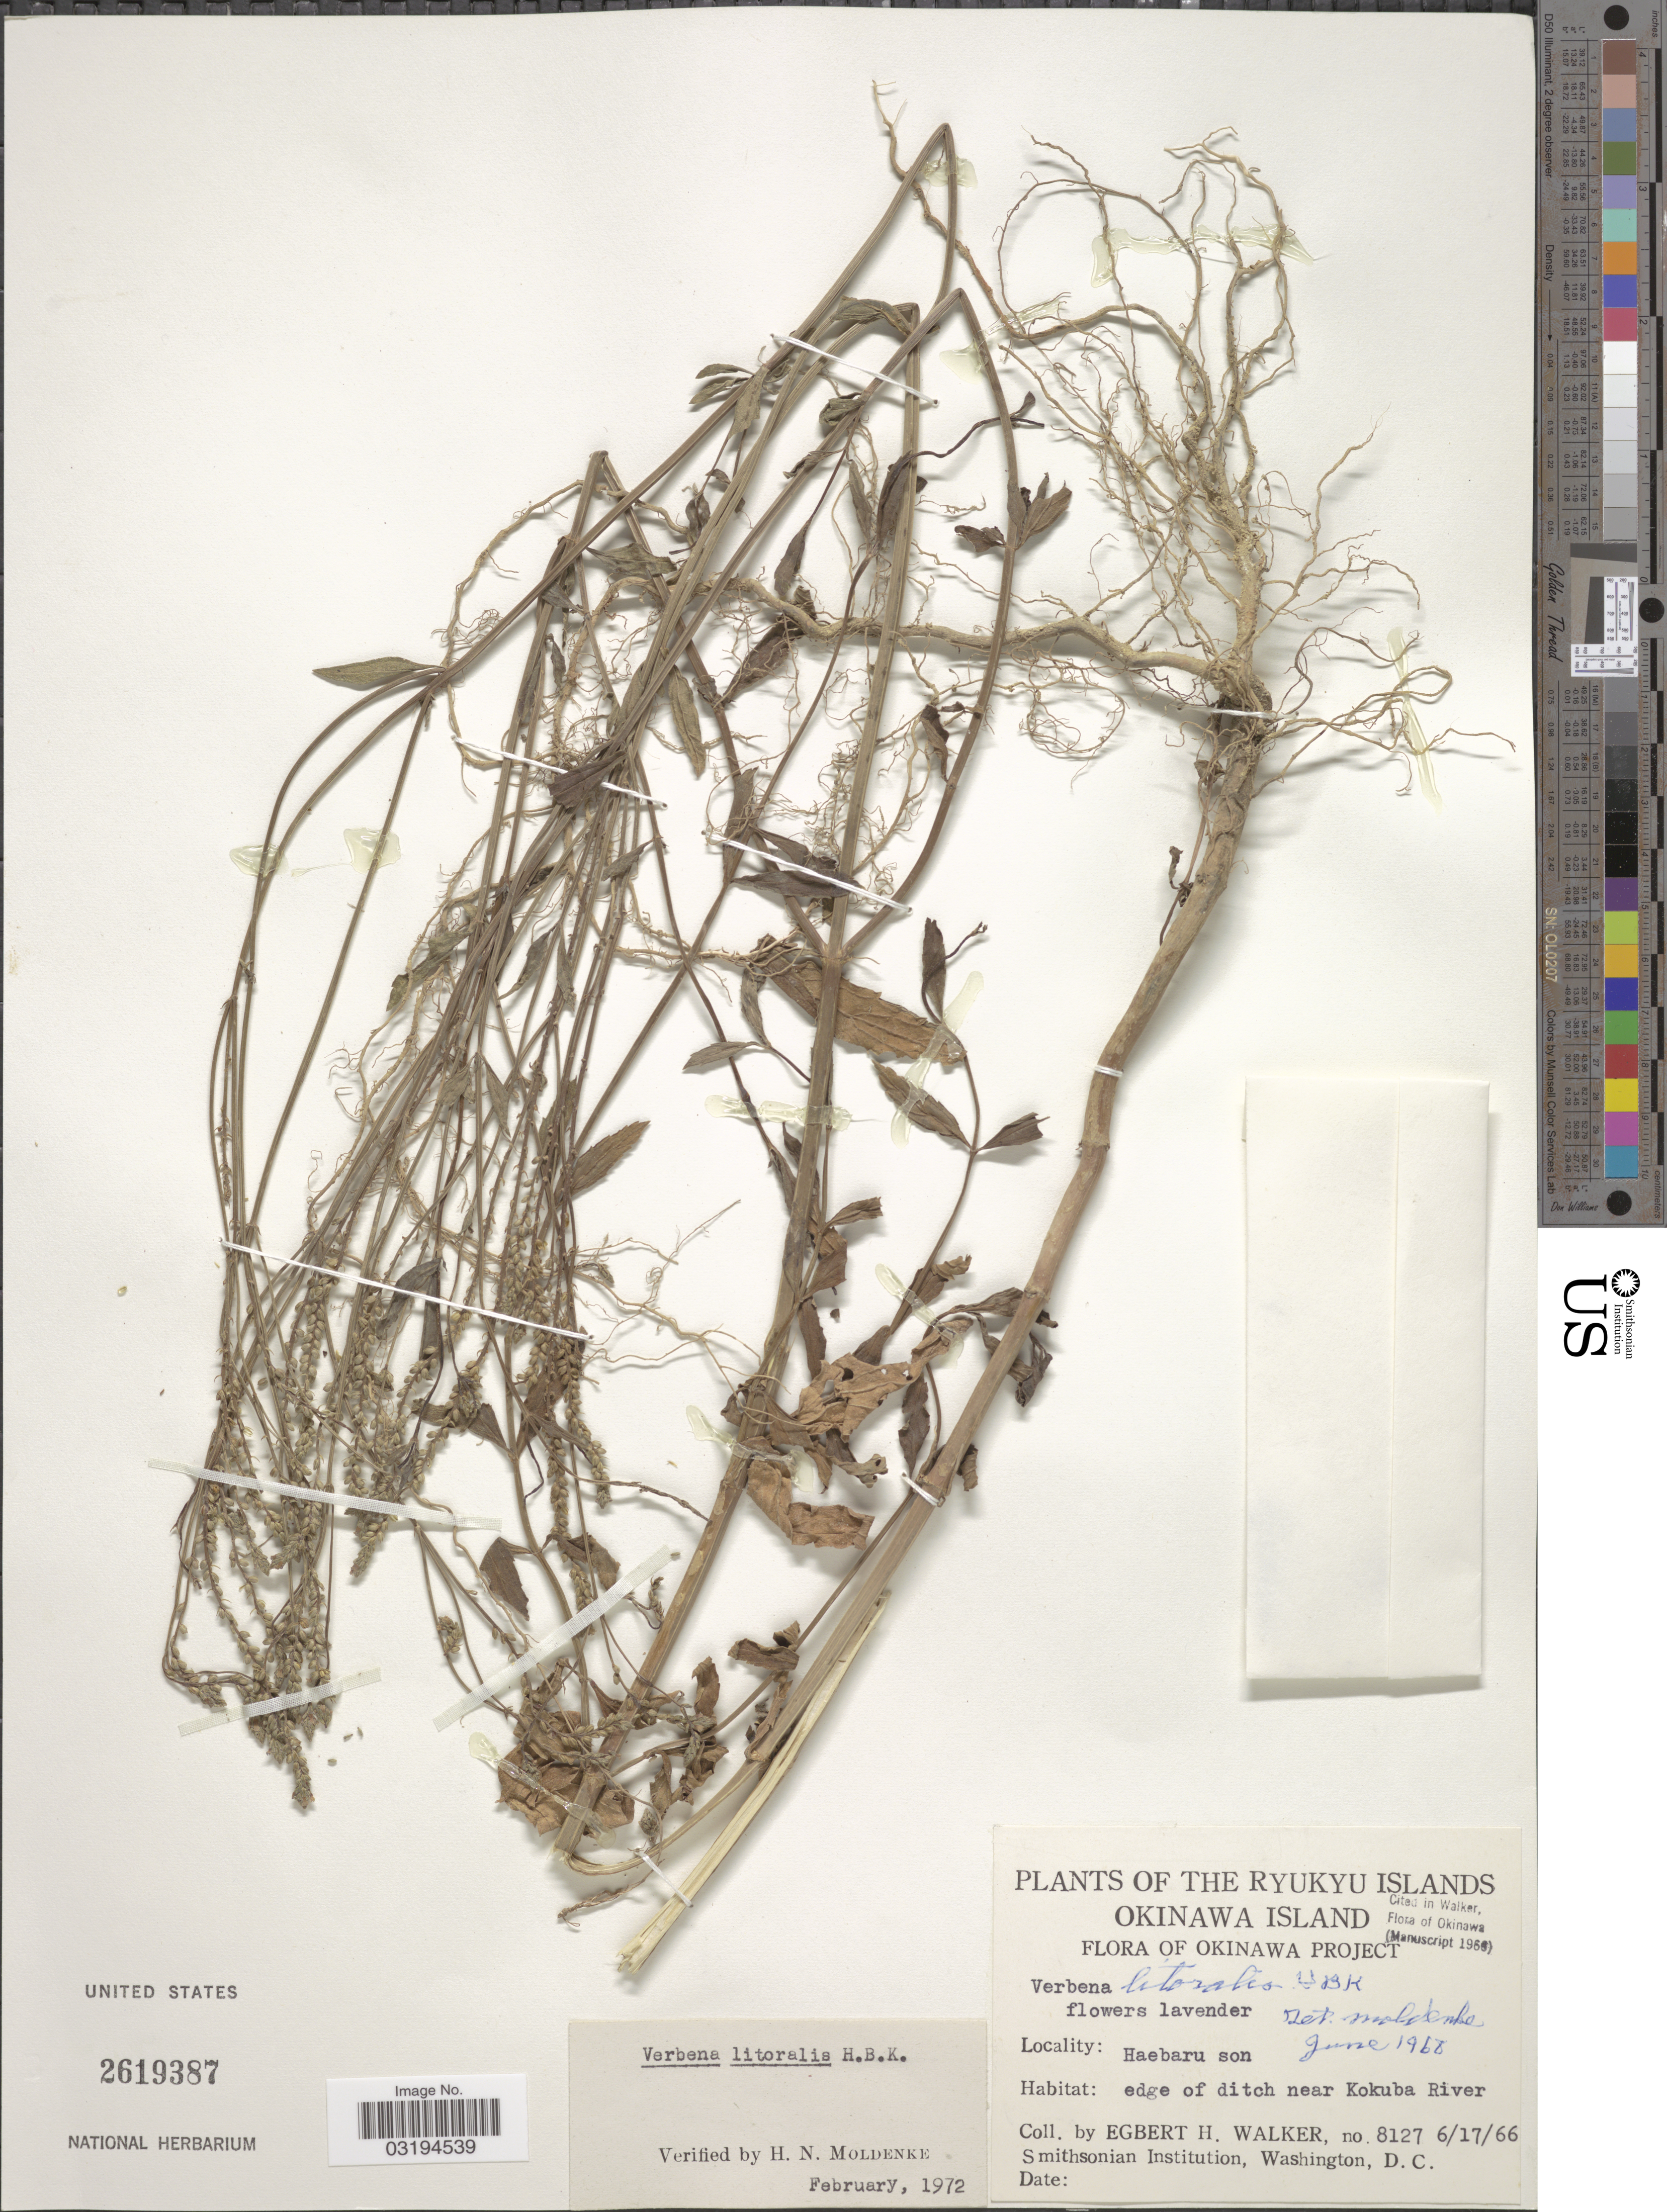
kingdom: Plantae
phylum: Tracheophyta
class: Magnoliopsida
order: Lamiales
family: Verbenaceae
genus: Verbena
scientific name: Verbena litoralis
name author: Kunth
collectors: E. H. Walker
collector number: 8127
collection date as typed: Transcribed d/m/y: 17/6/66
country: Japan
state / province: Okinawa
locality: The Ryukyu Islands. Okinawa Island. Okinawa Project. Haebaru son. Edge of ditch near Kokuba River.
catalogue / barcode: US 2619387